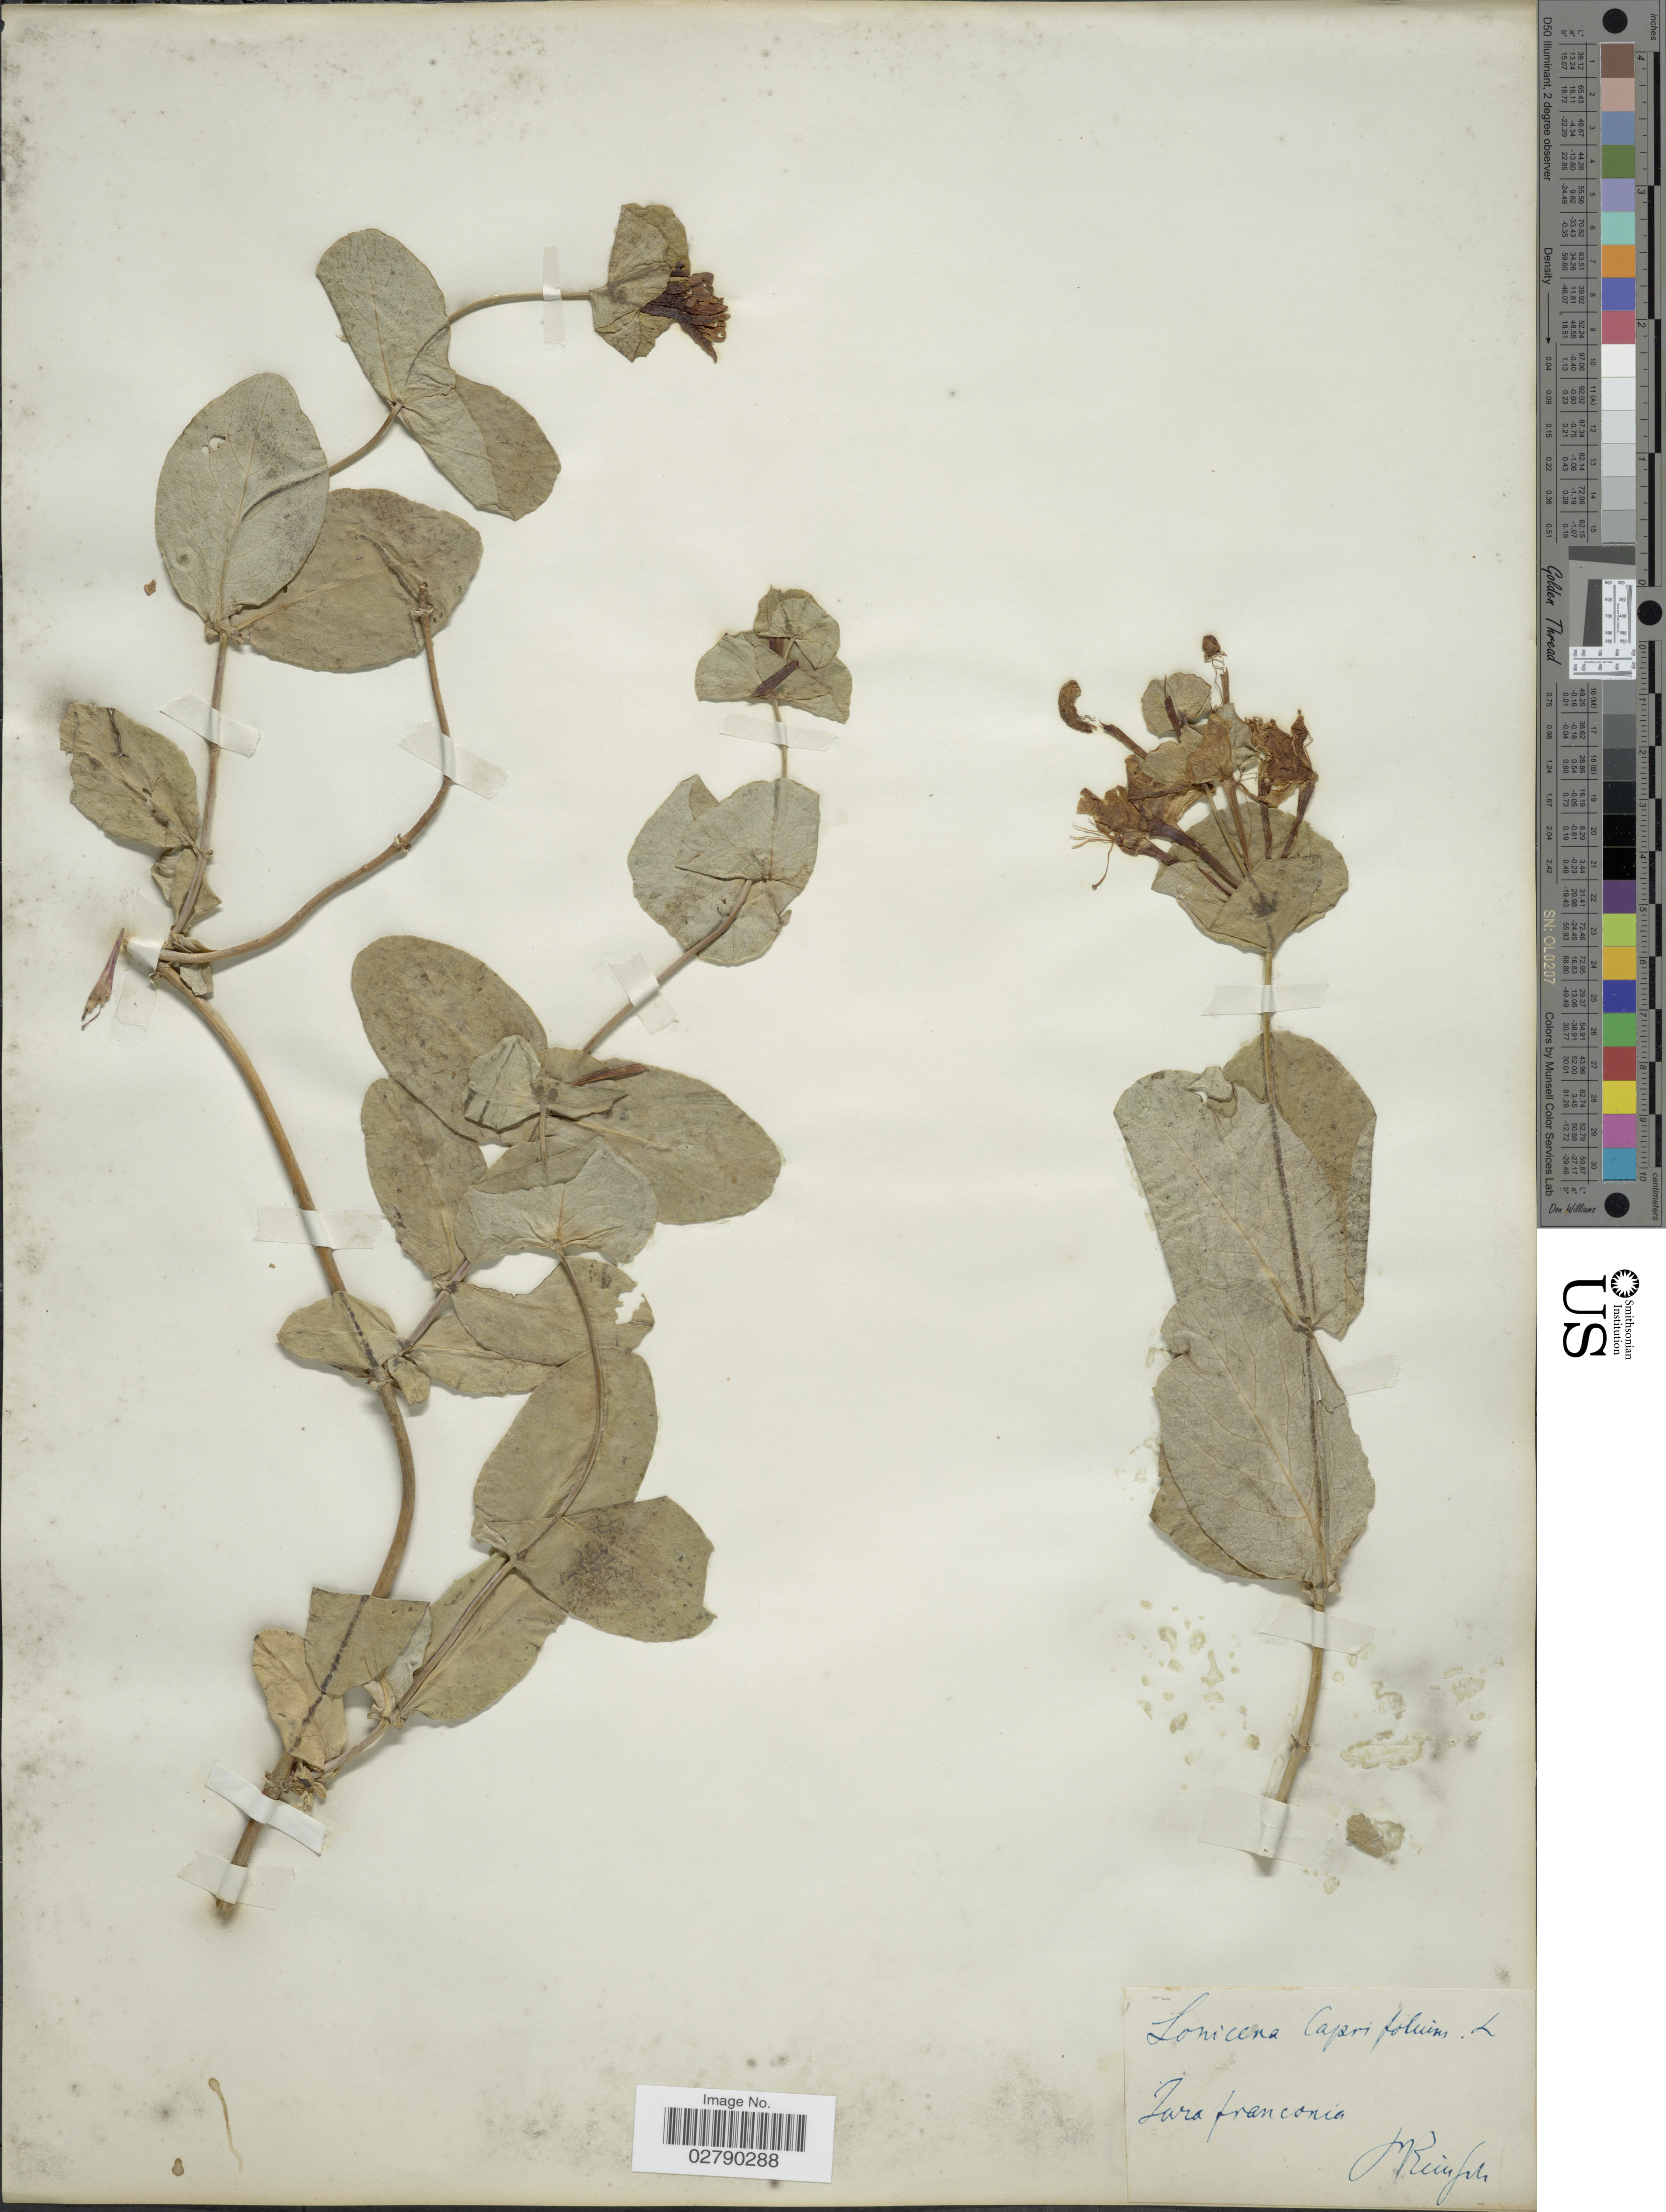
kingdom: Plantae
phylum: Tracheophyta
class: Magnoliopsida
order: Dipsacales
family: Caprifoliaceae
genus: Lonicera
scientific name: Lonicera caprifolium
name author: L.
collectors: P.F. Reinsch (herbarium)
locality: Zara franconia.